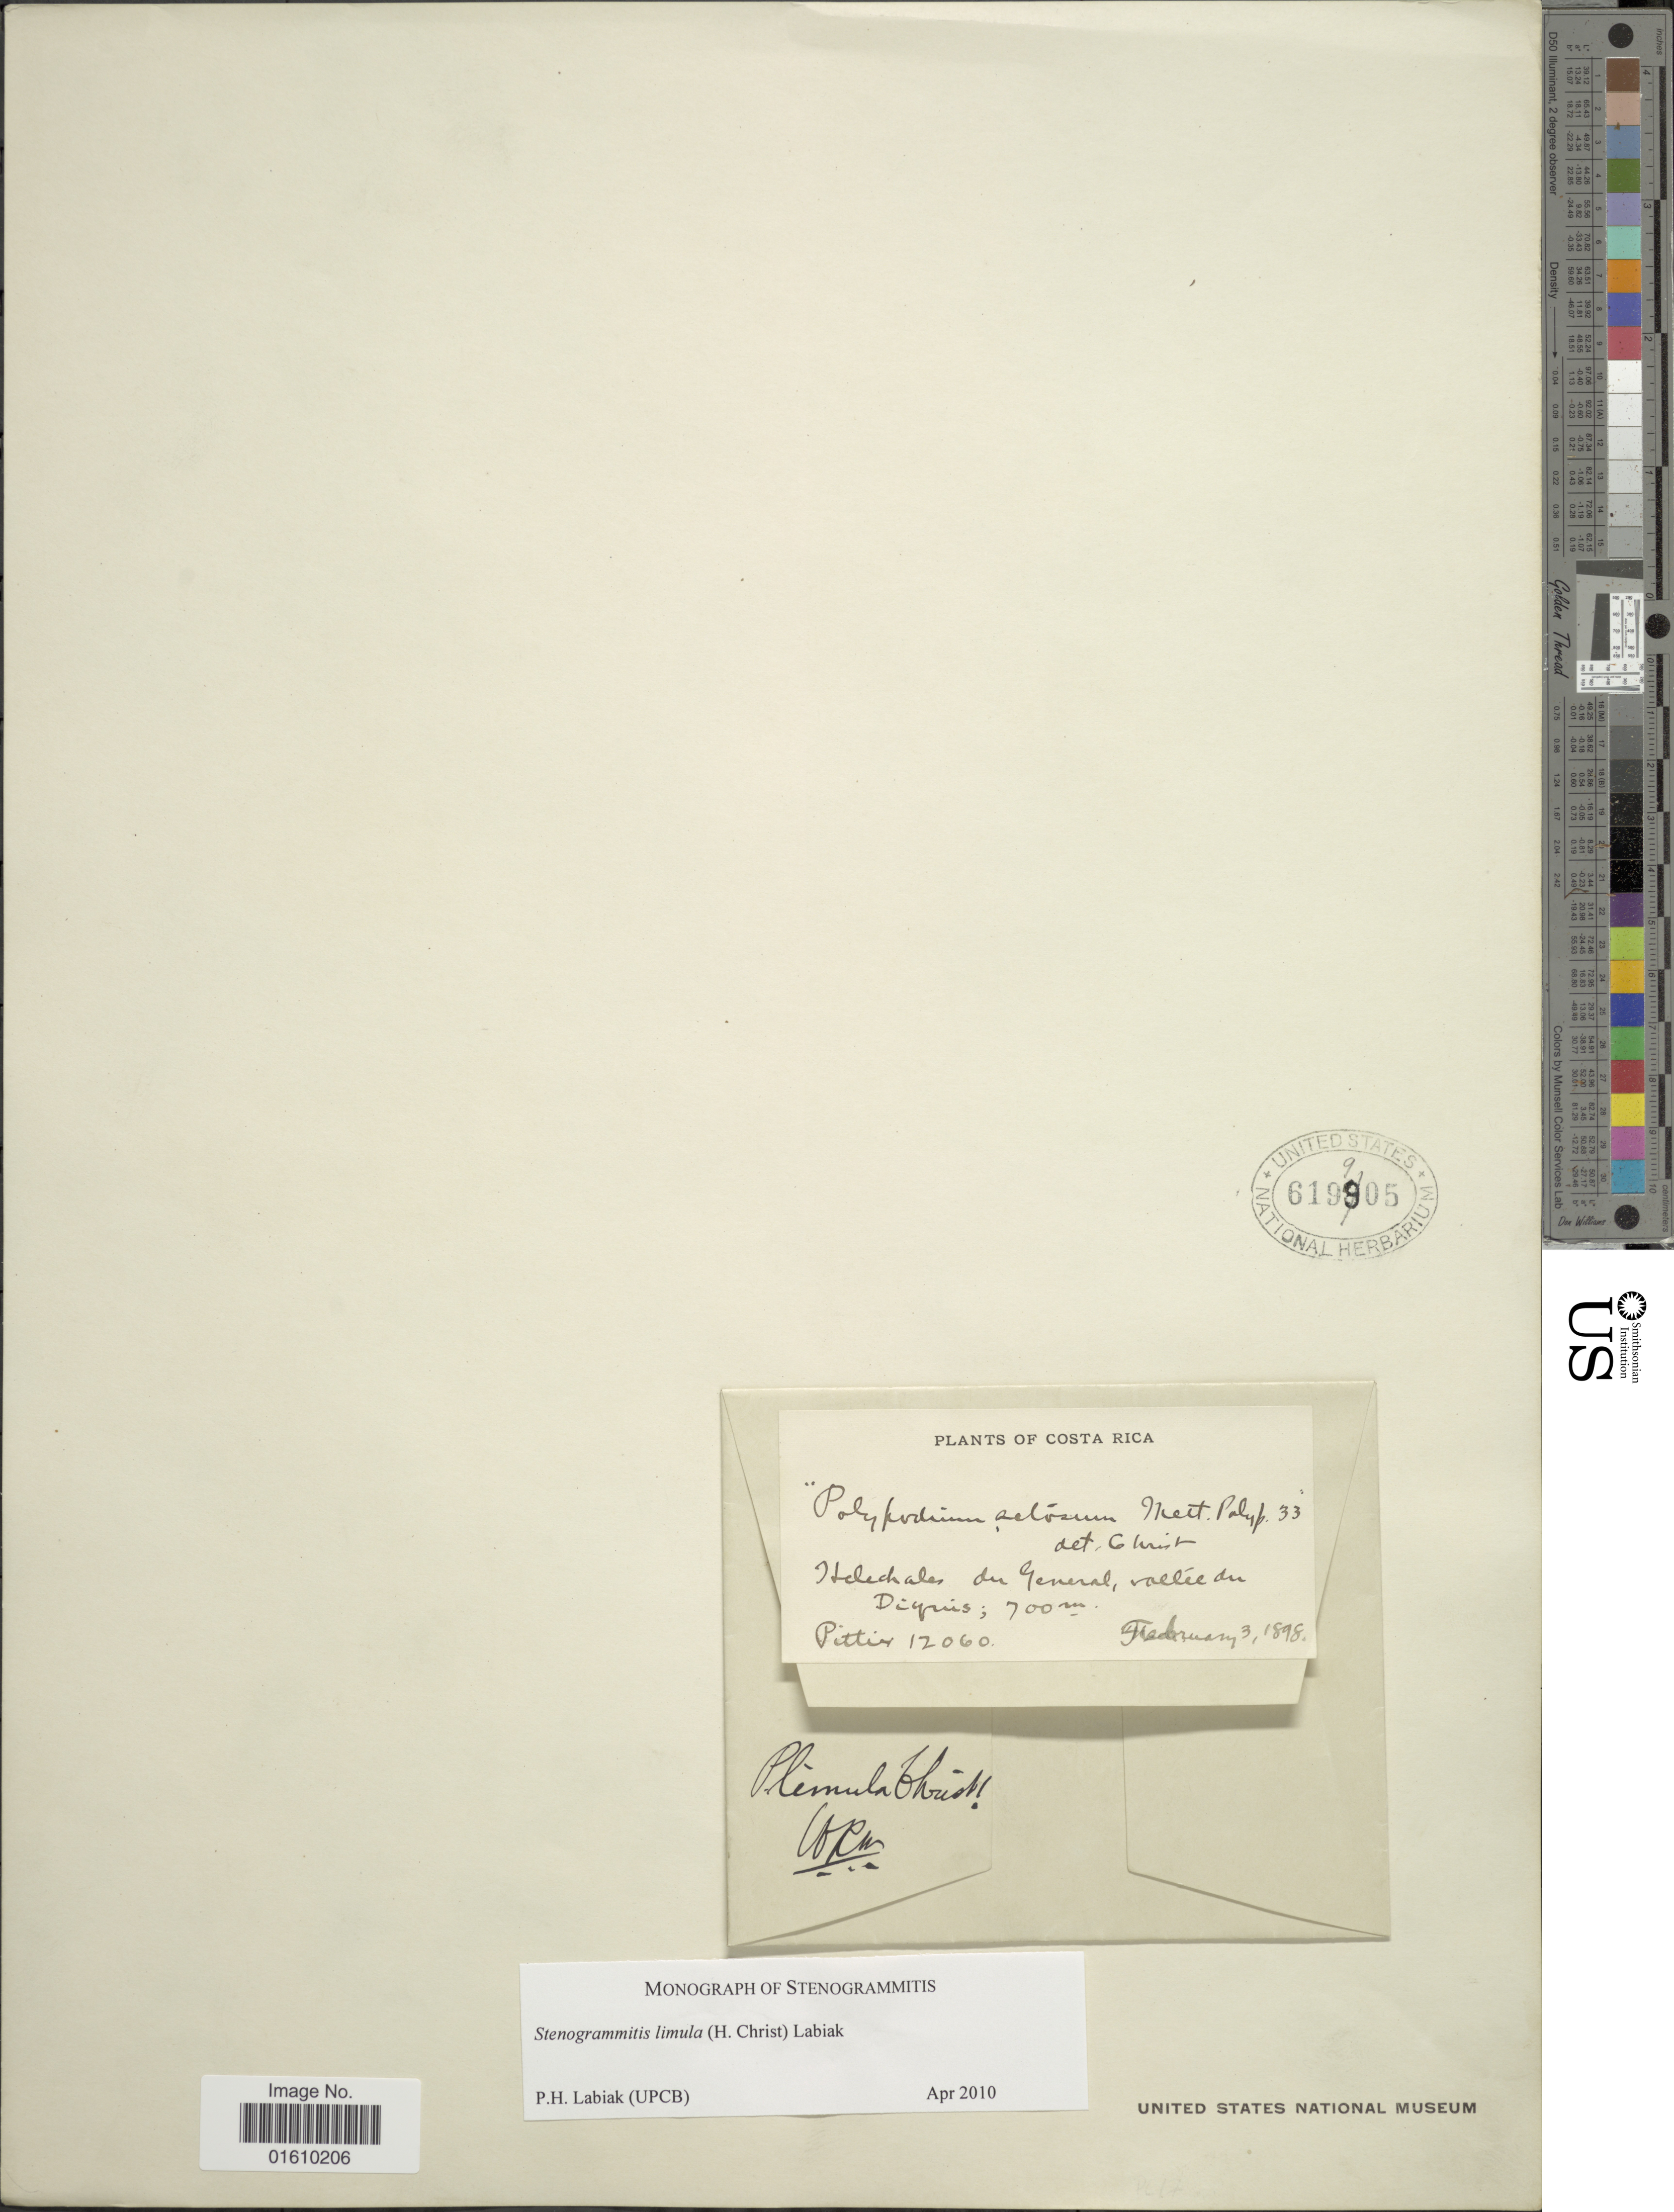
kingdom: Plantae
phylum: Tracheophyta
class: Polypodiopsida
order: Polypodiales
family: Polypodiaceae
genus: Stenogrammitis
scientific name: Stenogrammitis limula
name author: (Christ) Labiak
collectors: Pittier, --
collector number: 12060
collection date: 1898-02-03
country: Costa Rica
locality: Helechales du General, vallée du Diquis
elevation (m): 700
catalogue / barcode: US 619905